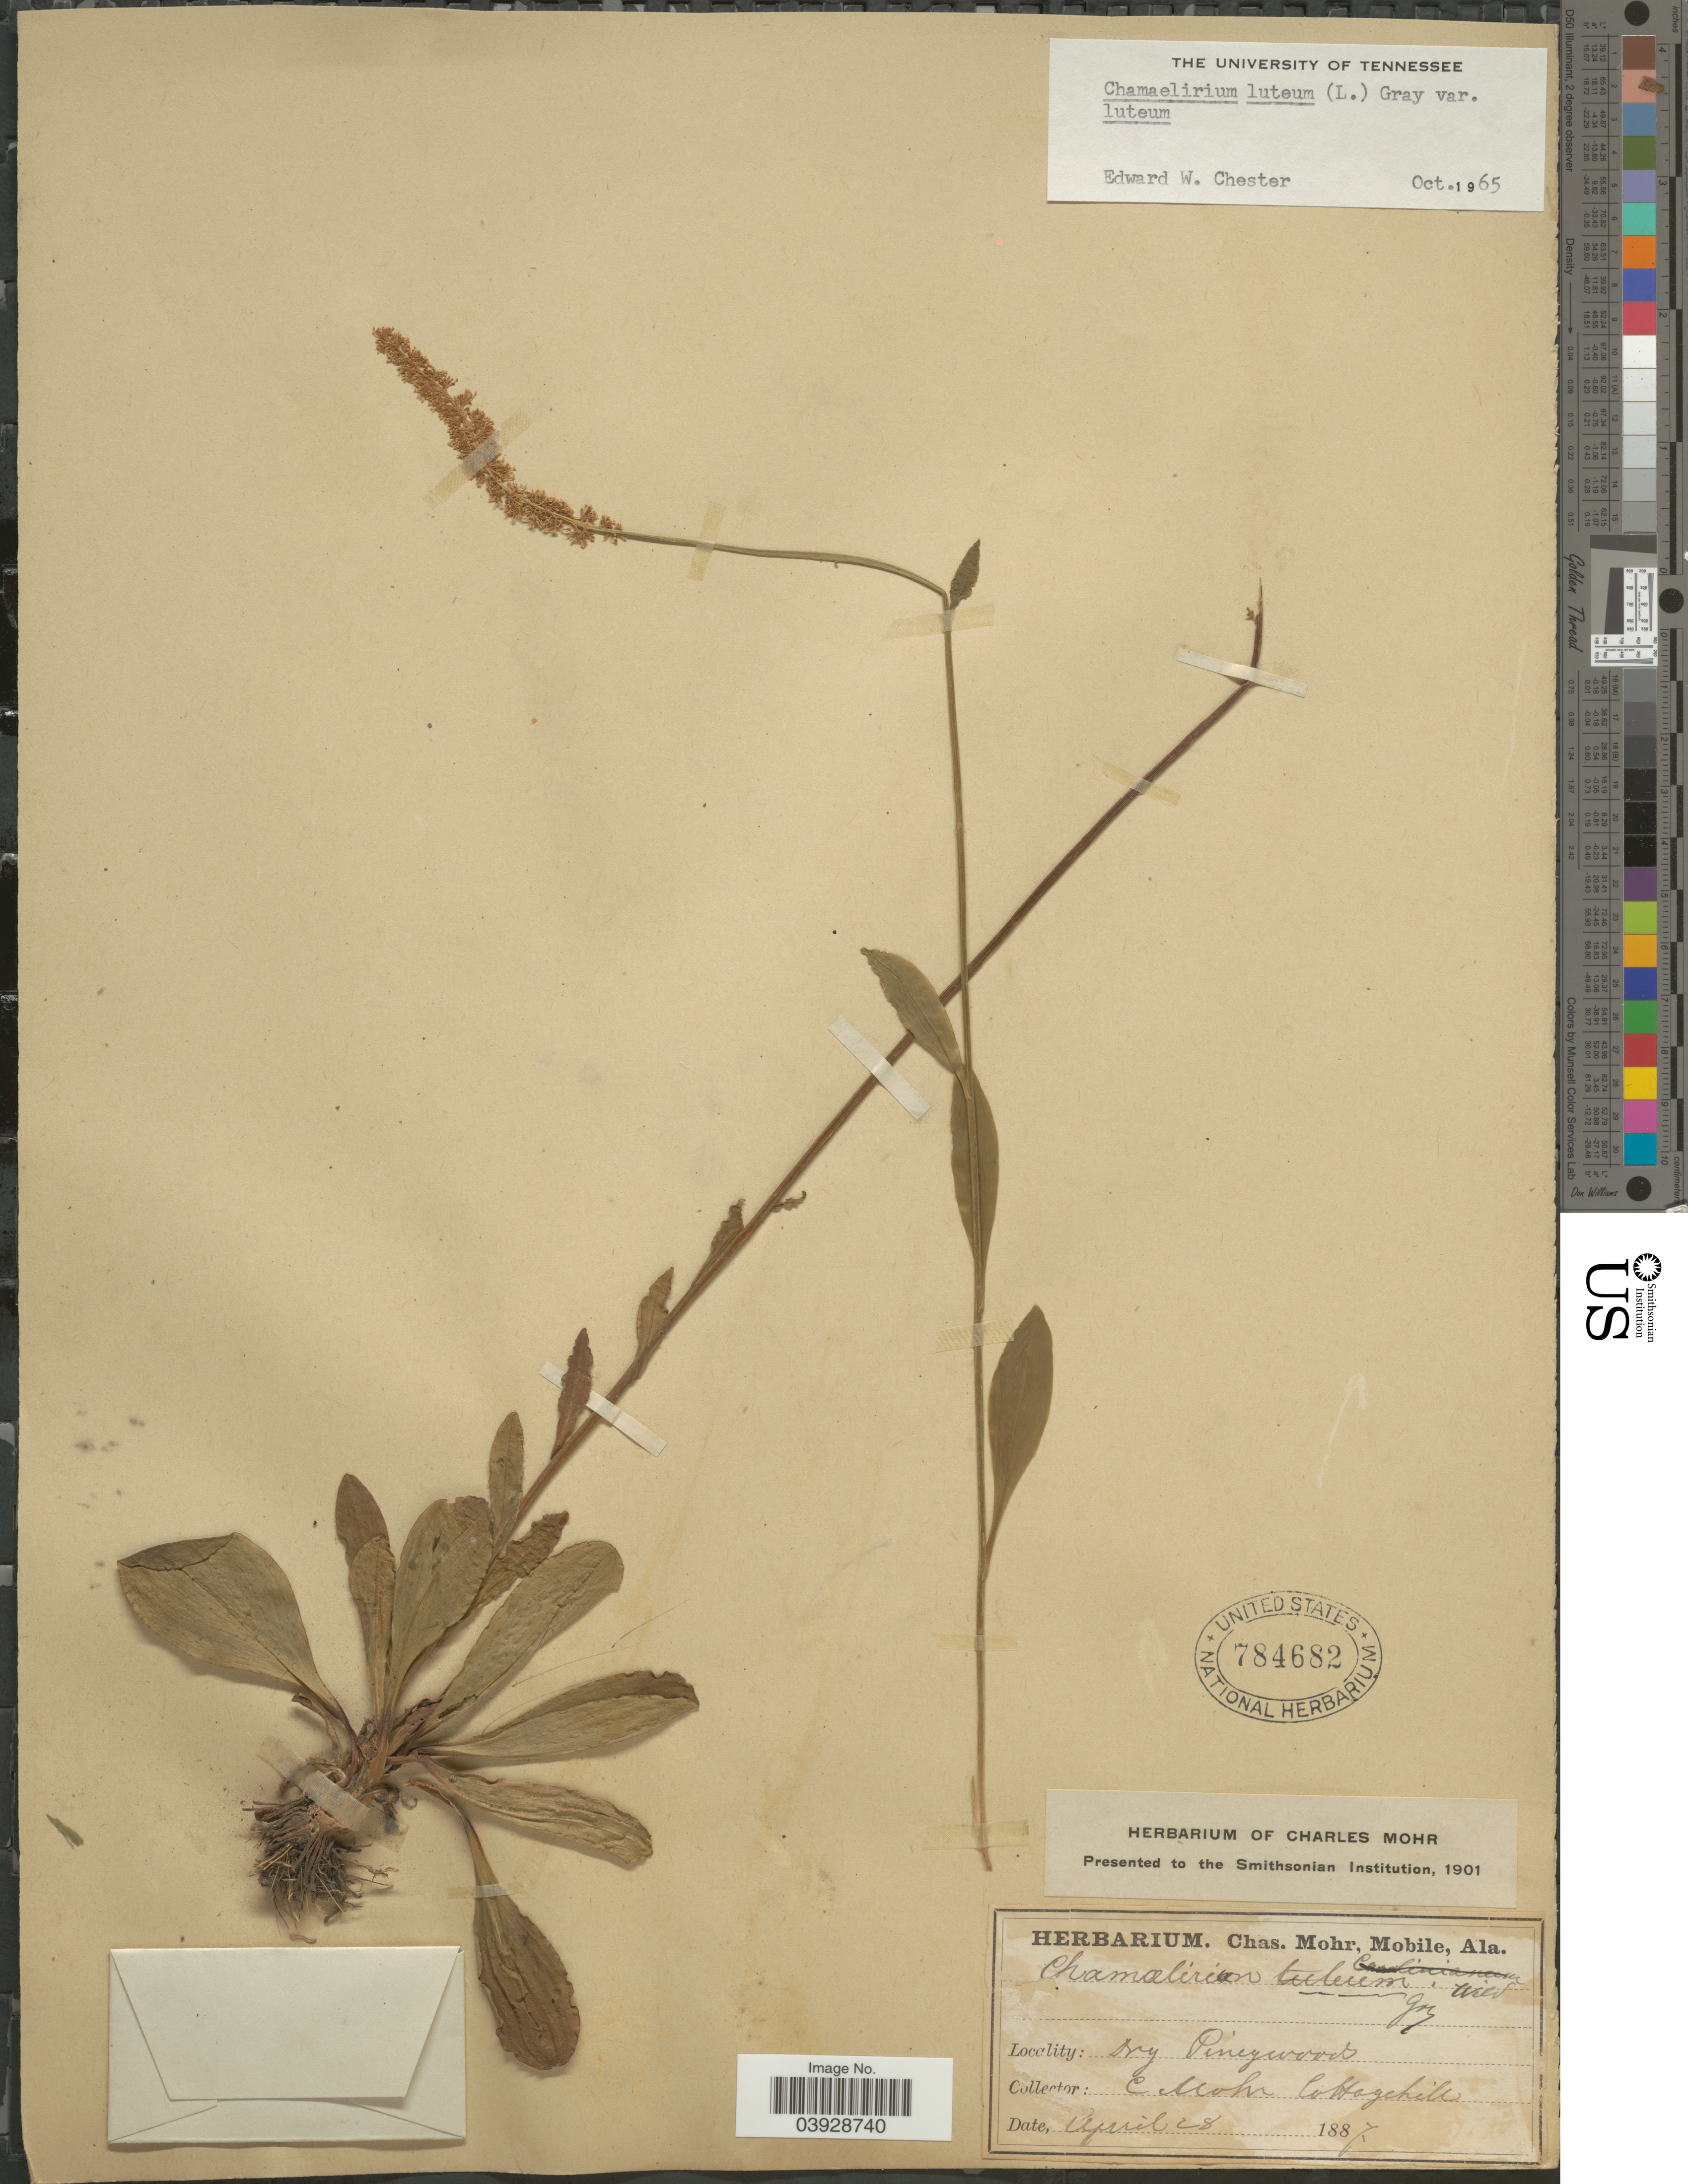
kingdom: Plantae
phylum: Tracheophyta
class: Liliopsida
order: Liliales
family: Melanthiaceae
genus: Chamaelirium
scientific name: Chamaelirium luteum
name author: (L.) A. Gray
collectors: C. T. Mohr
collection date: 1887-04-28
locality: Cottagehill.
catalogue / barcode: US 784682